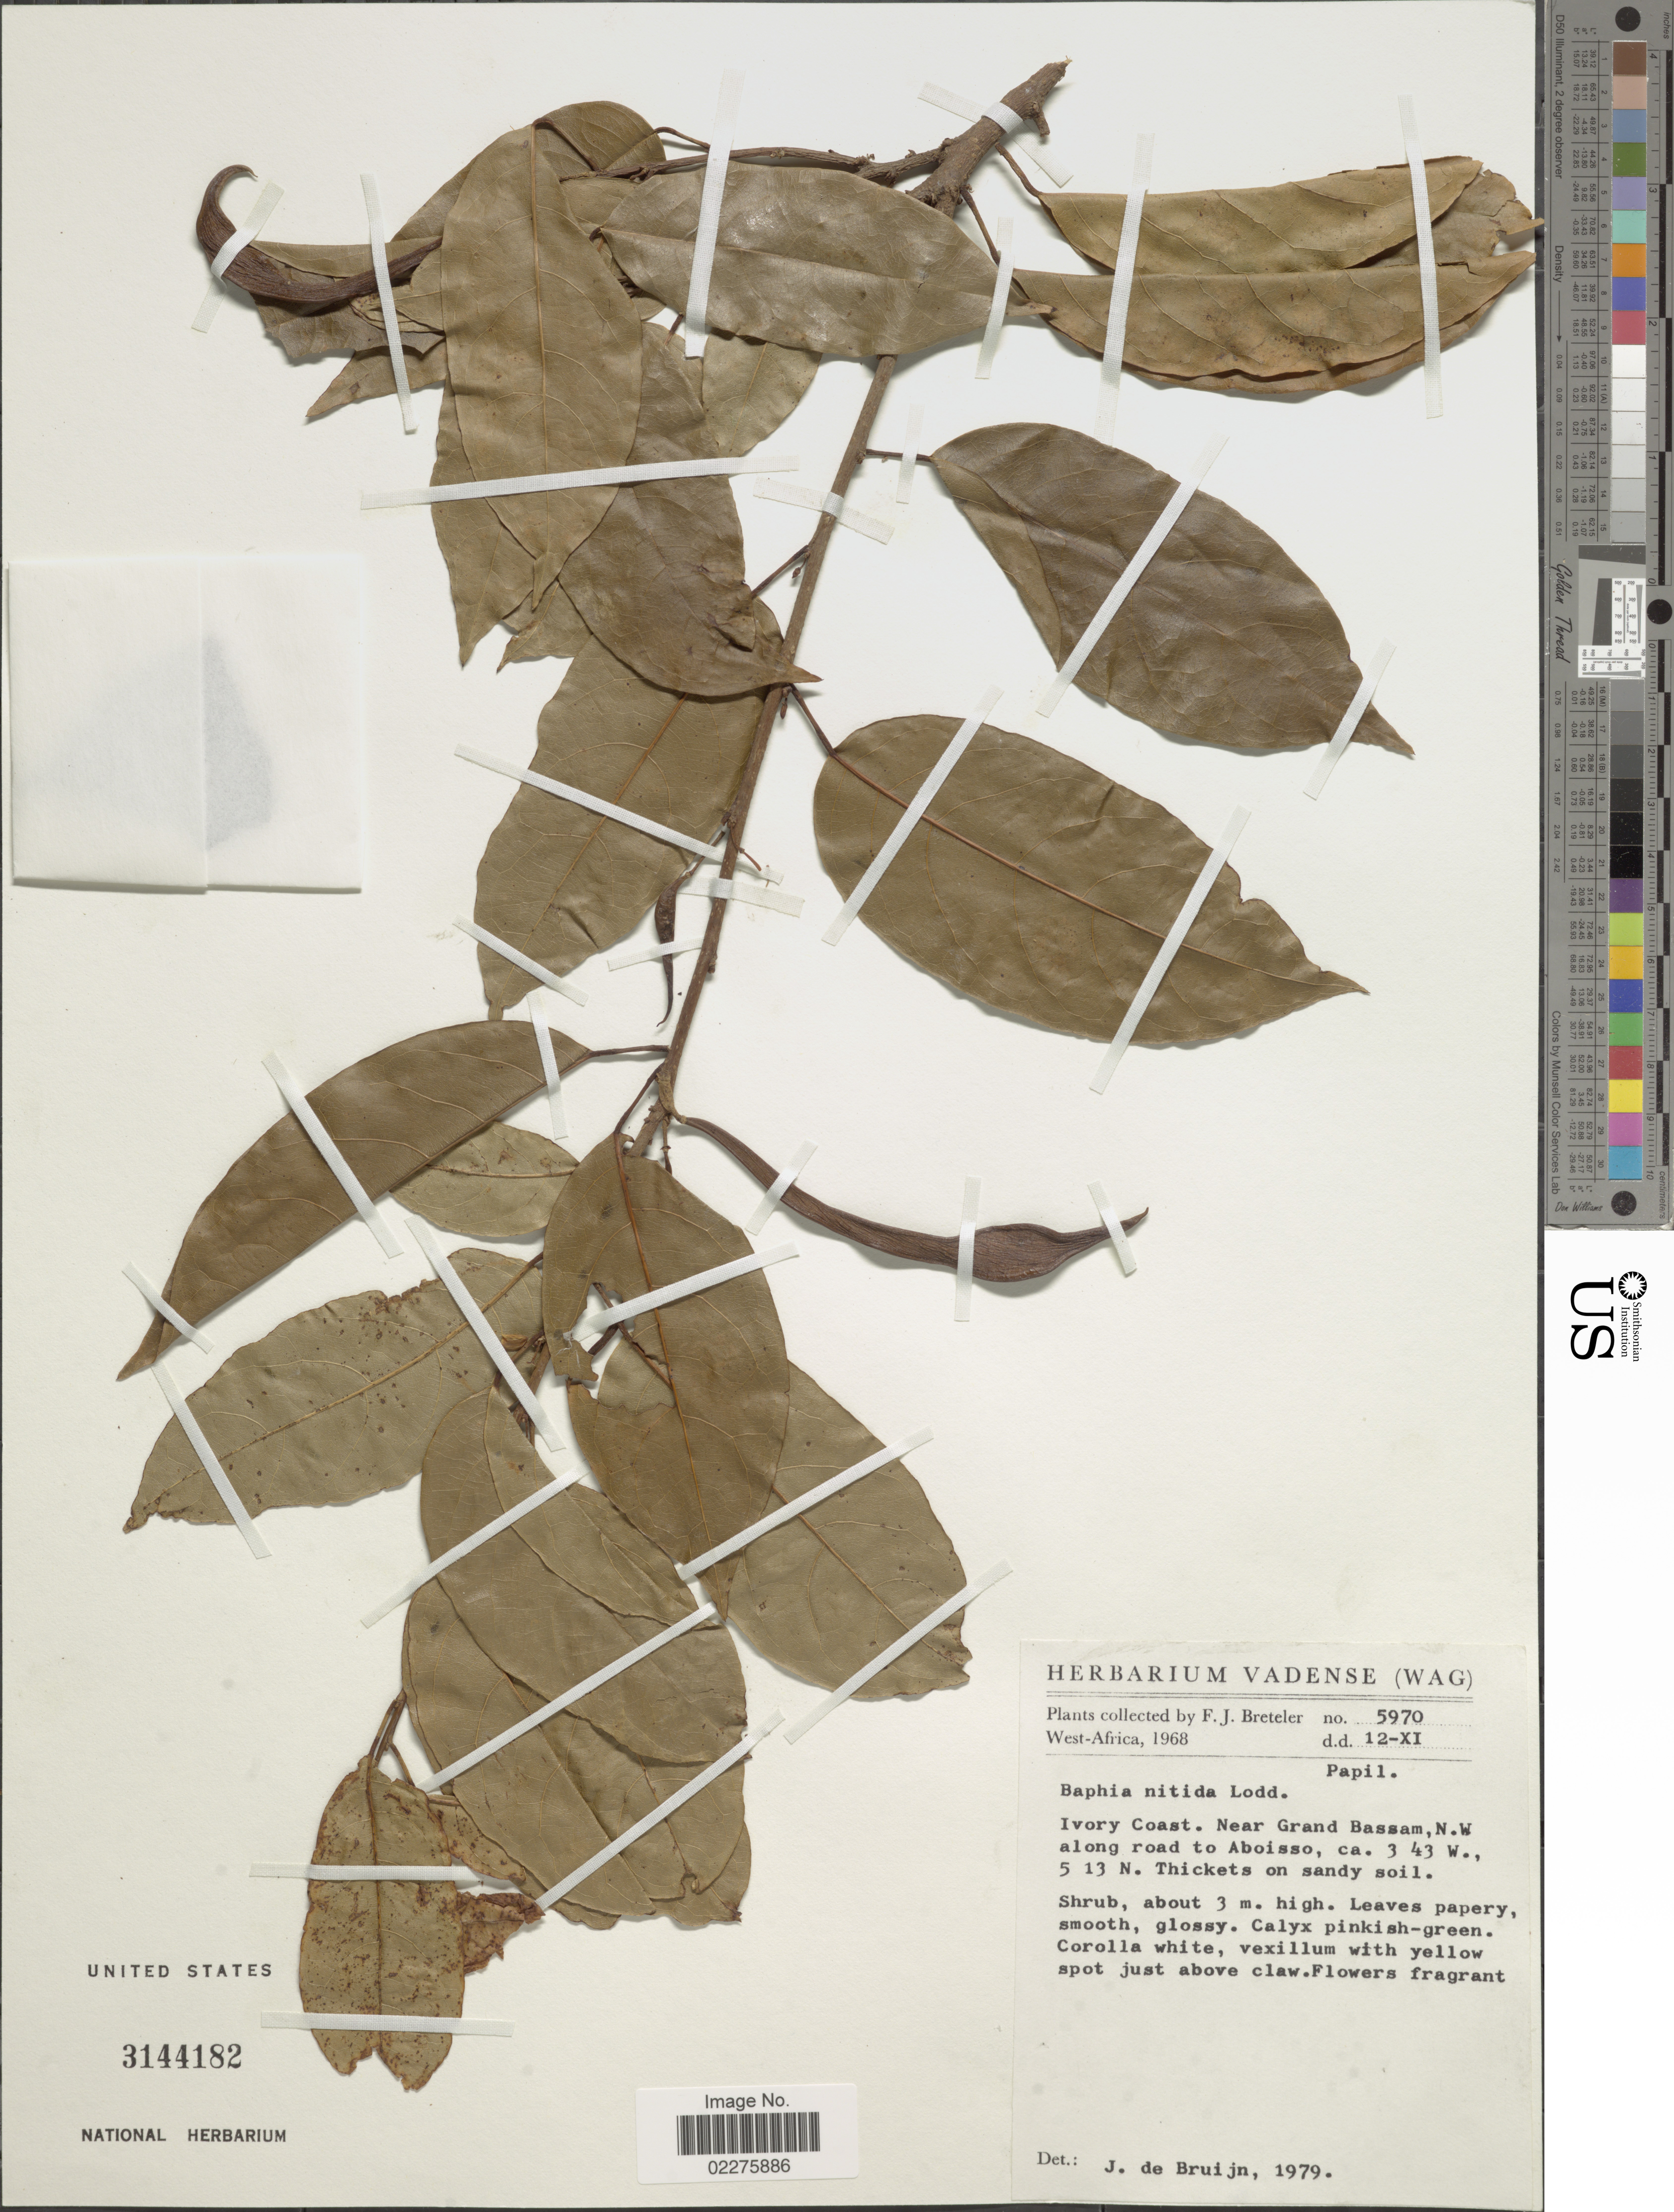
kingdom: Plantae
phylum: Tracheophyta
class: Magnoliopsida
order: Fabales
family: Fabaceae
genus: Baphia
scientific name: Baphia nitida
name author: Lodd.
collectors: F. J. Breteler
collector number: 5970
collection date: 1968-11-12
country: Ivory Coast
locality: West-Africa, near Grand Bassam, N.W. along road to Aboisso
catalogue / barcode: US 3144182